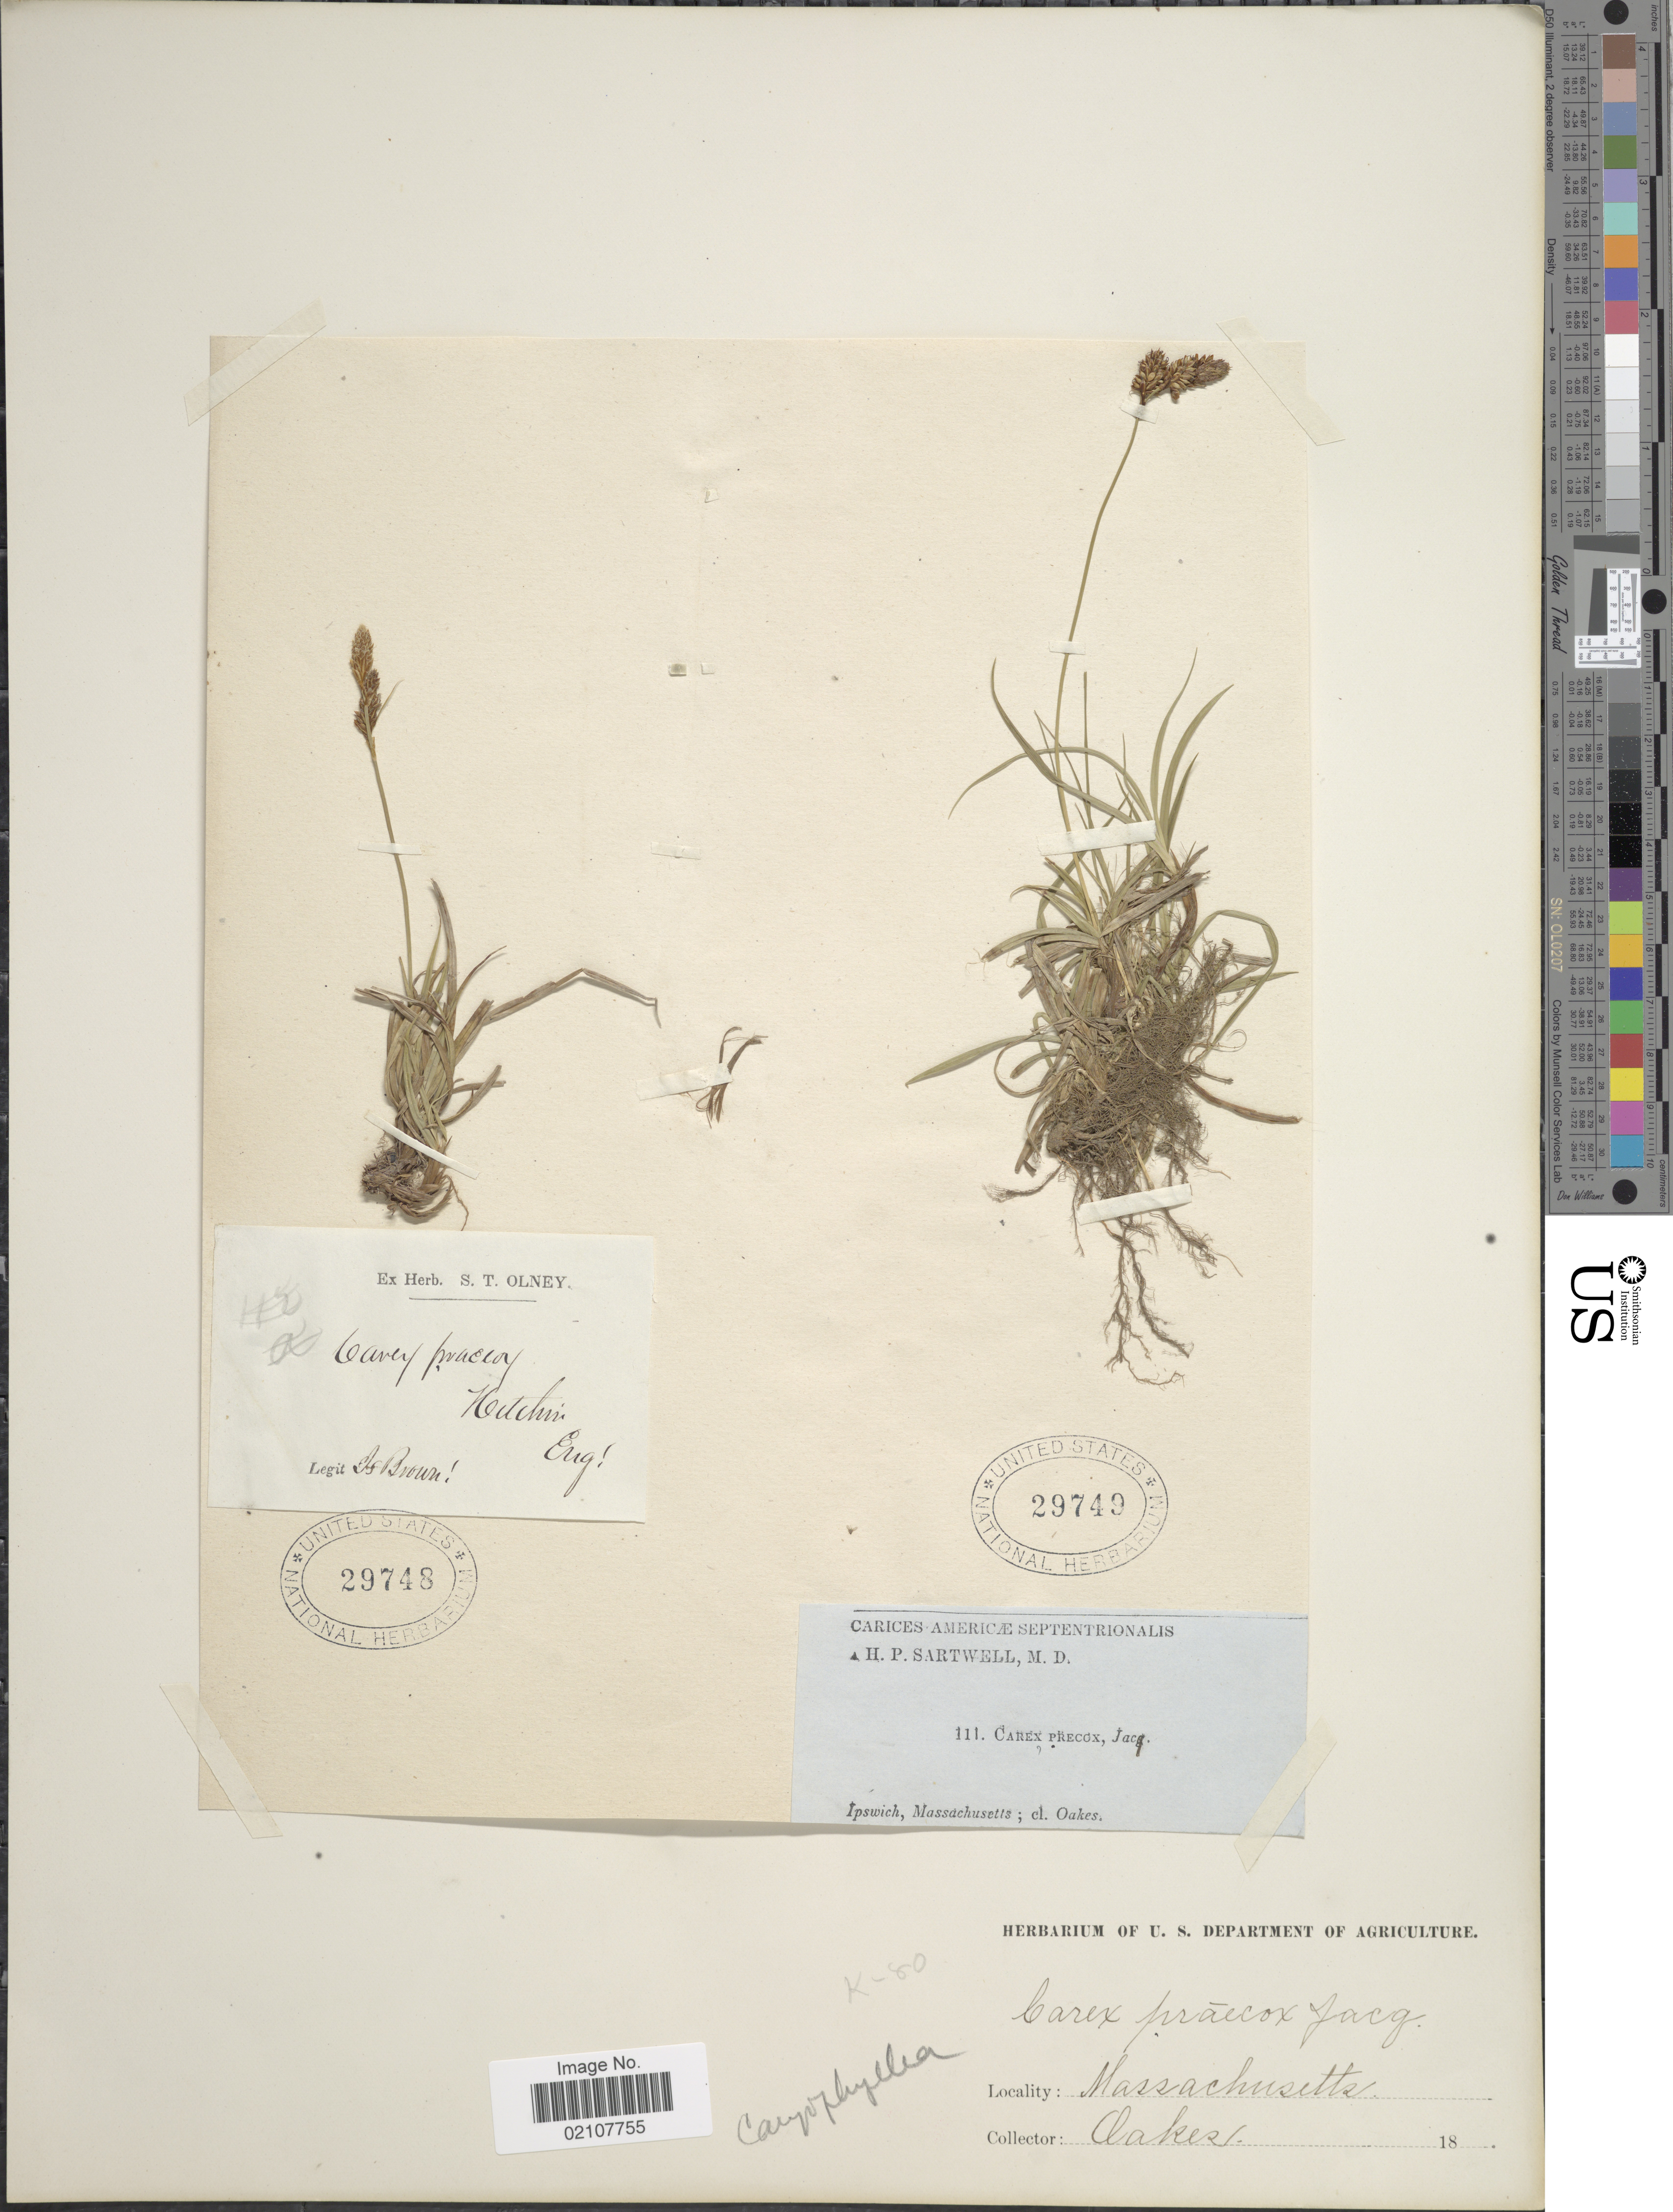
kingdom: Plantae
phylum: Tracheophyta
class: Liliopsida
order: Poales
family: Cyperaceae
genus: Carex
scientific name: Carex caryophyllea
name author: Latourr.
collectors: A. Brown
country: United Kingdom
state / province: England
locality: Hitchin.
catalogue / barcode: US 29748-2